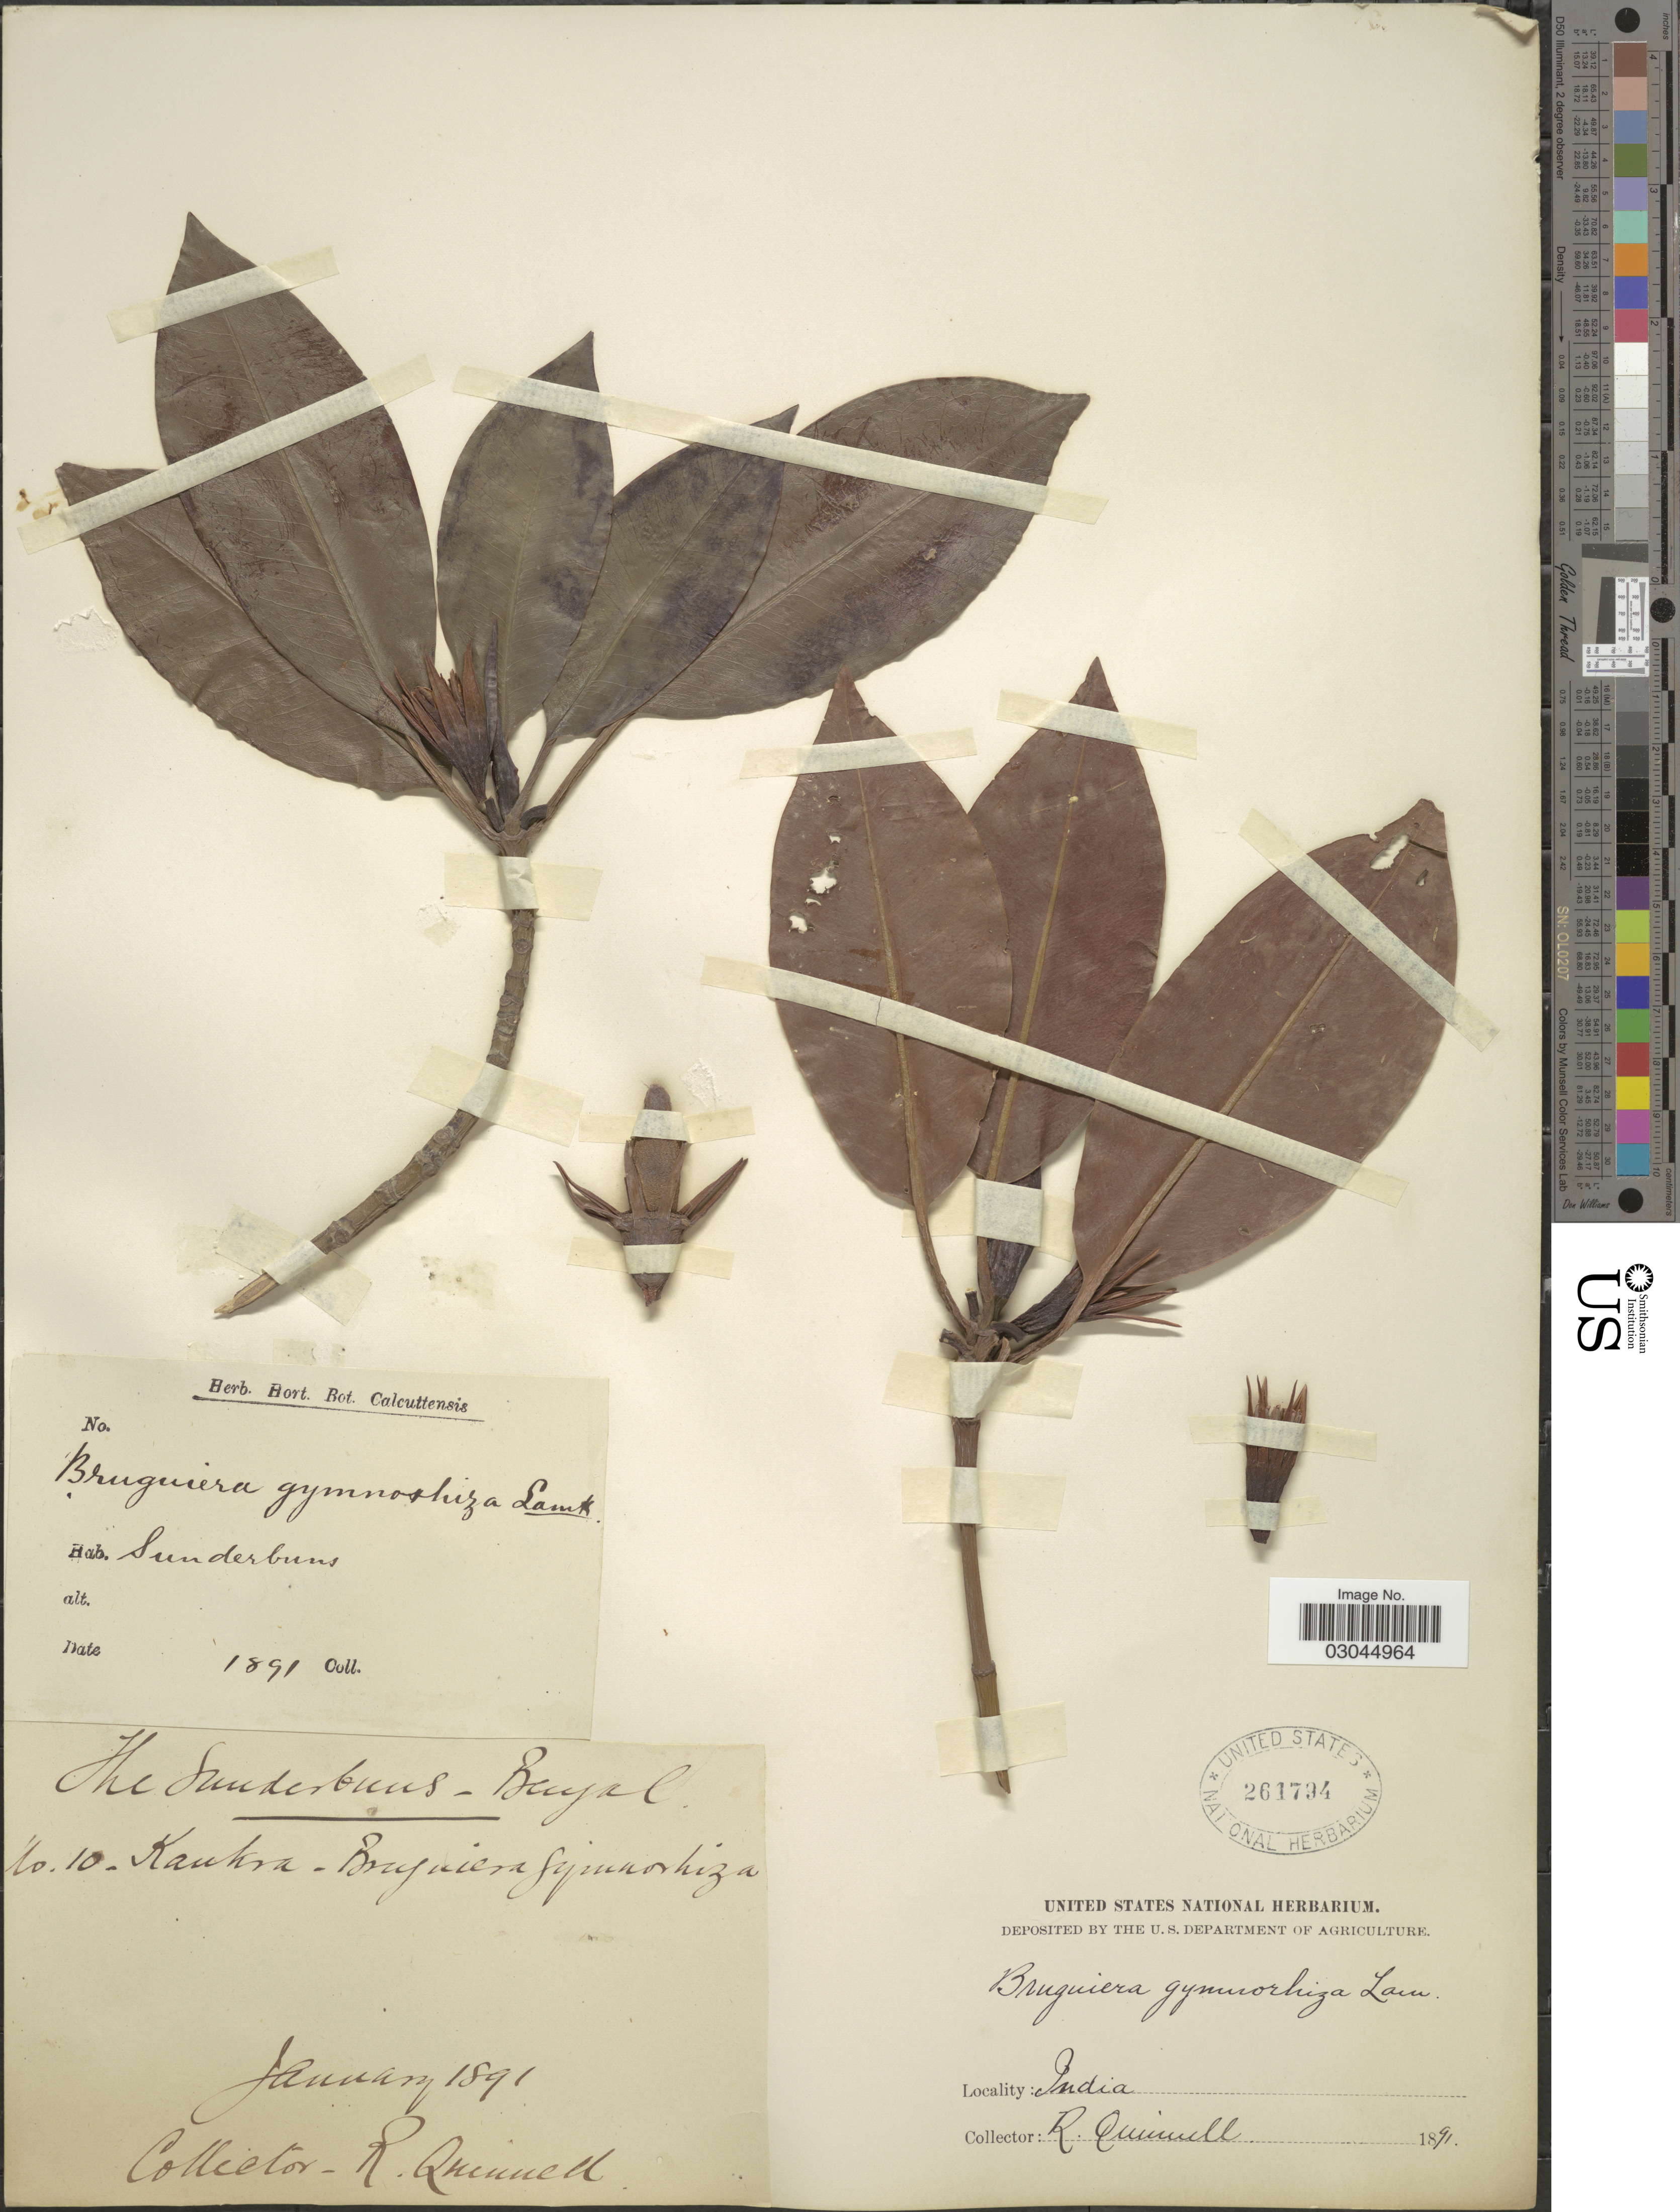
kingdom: Plantae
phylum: Tracheophyta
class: Magnoliopsida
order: Malpighiales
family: Rhizophoraceae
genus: Bruguiera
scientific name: Bruguiera gymnorhiza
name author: (L.) Savigny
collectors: R. Quinnell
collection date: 1891-01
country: India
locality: The Sunderbuns-Bengal.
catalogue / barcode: US 261794